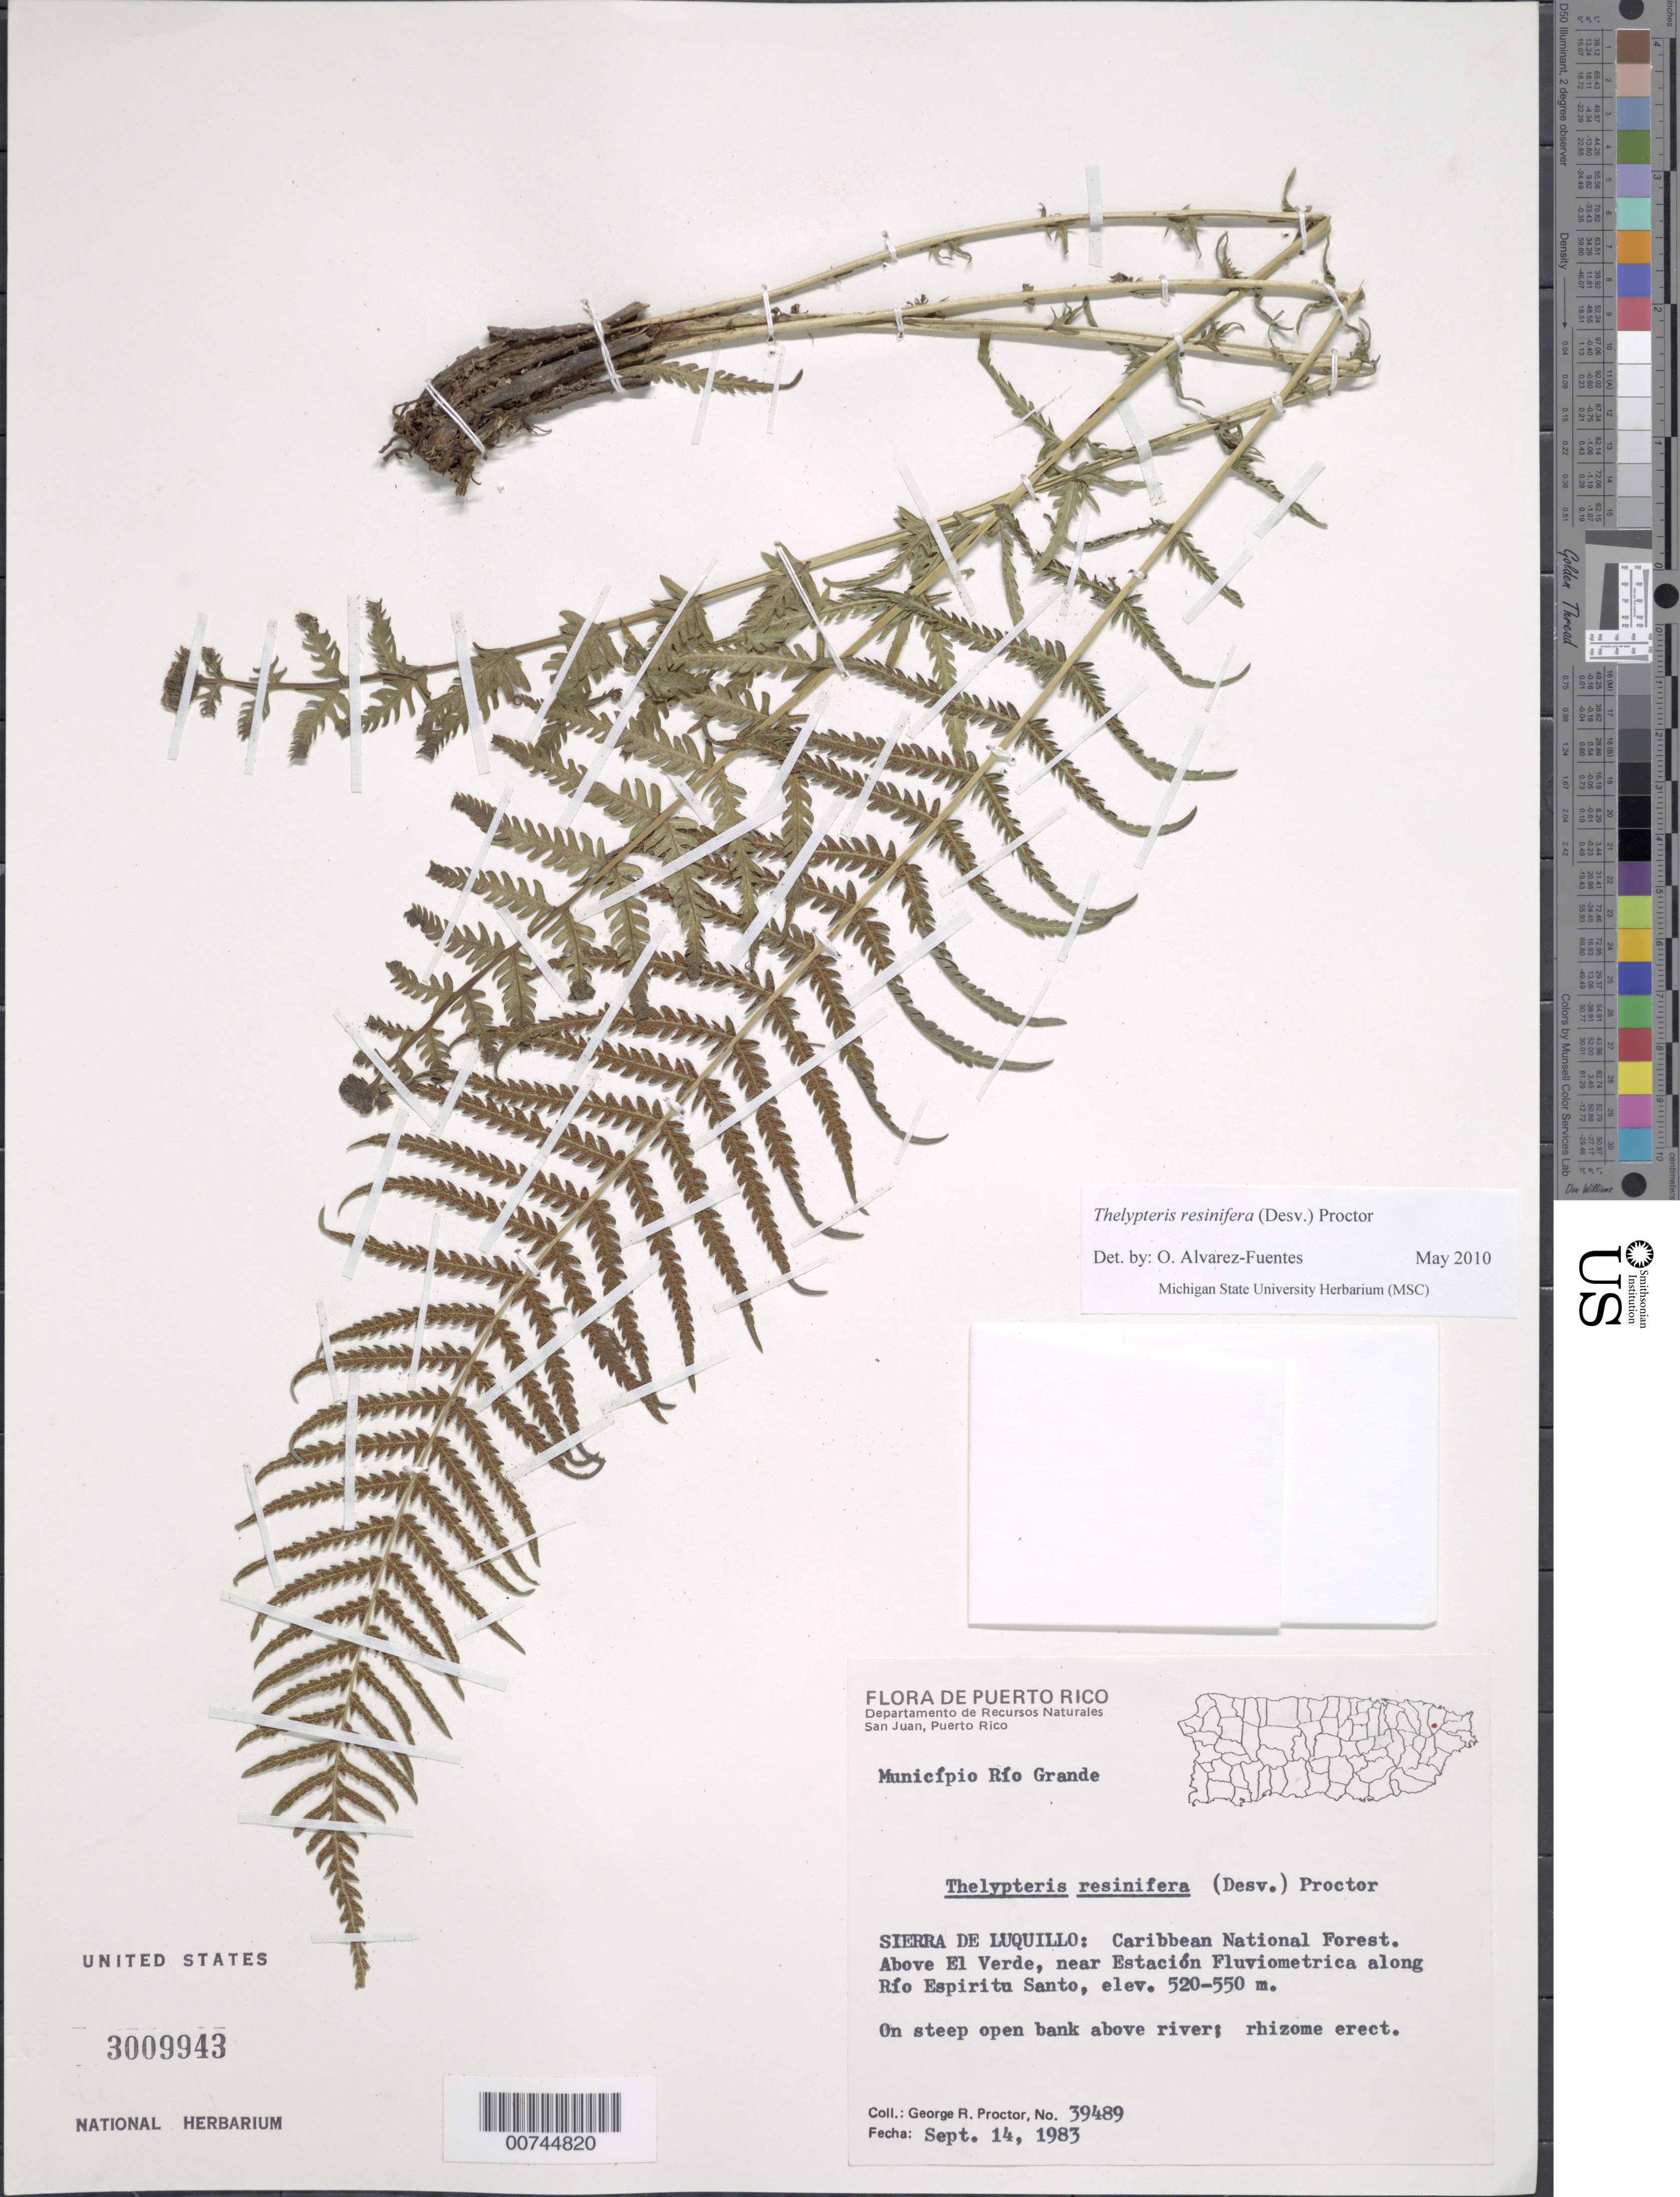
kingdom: Plantae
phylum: Tracheophyta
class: Polypodiopsida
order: Polypodiales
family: Thelypteridaceae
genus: Amauropelta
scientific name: Amauropelta resinifera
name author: (Desv.) Pic. Serm.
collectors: G. R. Proctor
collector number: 39489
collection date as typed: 14 Sep 1983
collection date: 1983-09-14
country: Puerto Rico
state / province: Río Grande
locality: Sierra de Luquillo: Caribbean National Forest. Above El Verde, near Estación Fluviométrica along Río Espíritu Santo. Municipio Río Grande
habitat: On steep open bank above river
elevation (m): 520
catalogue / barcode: US 3009943